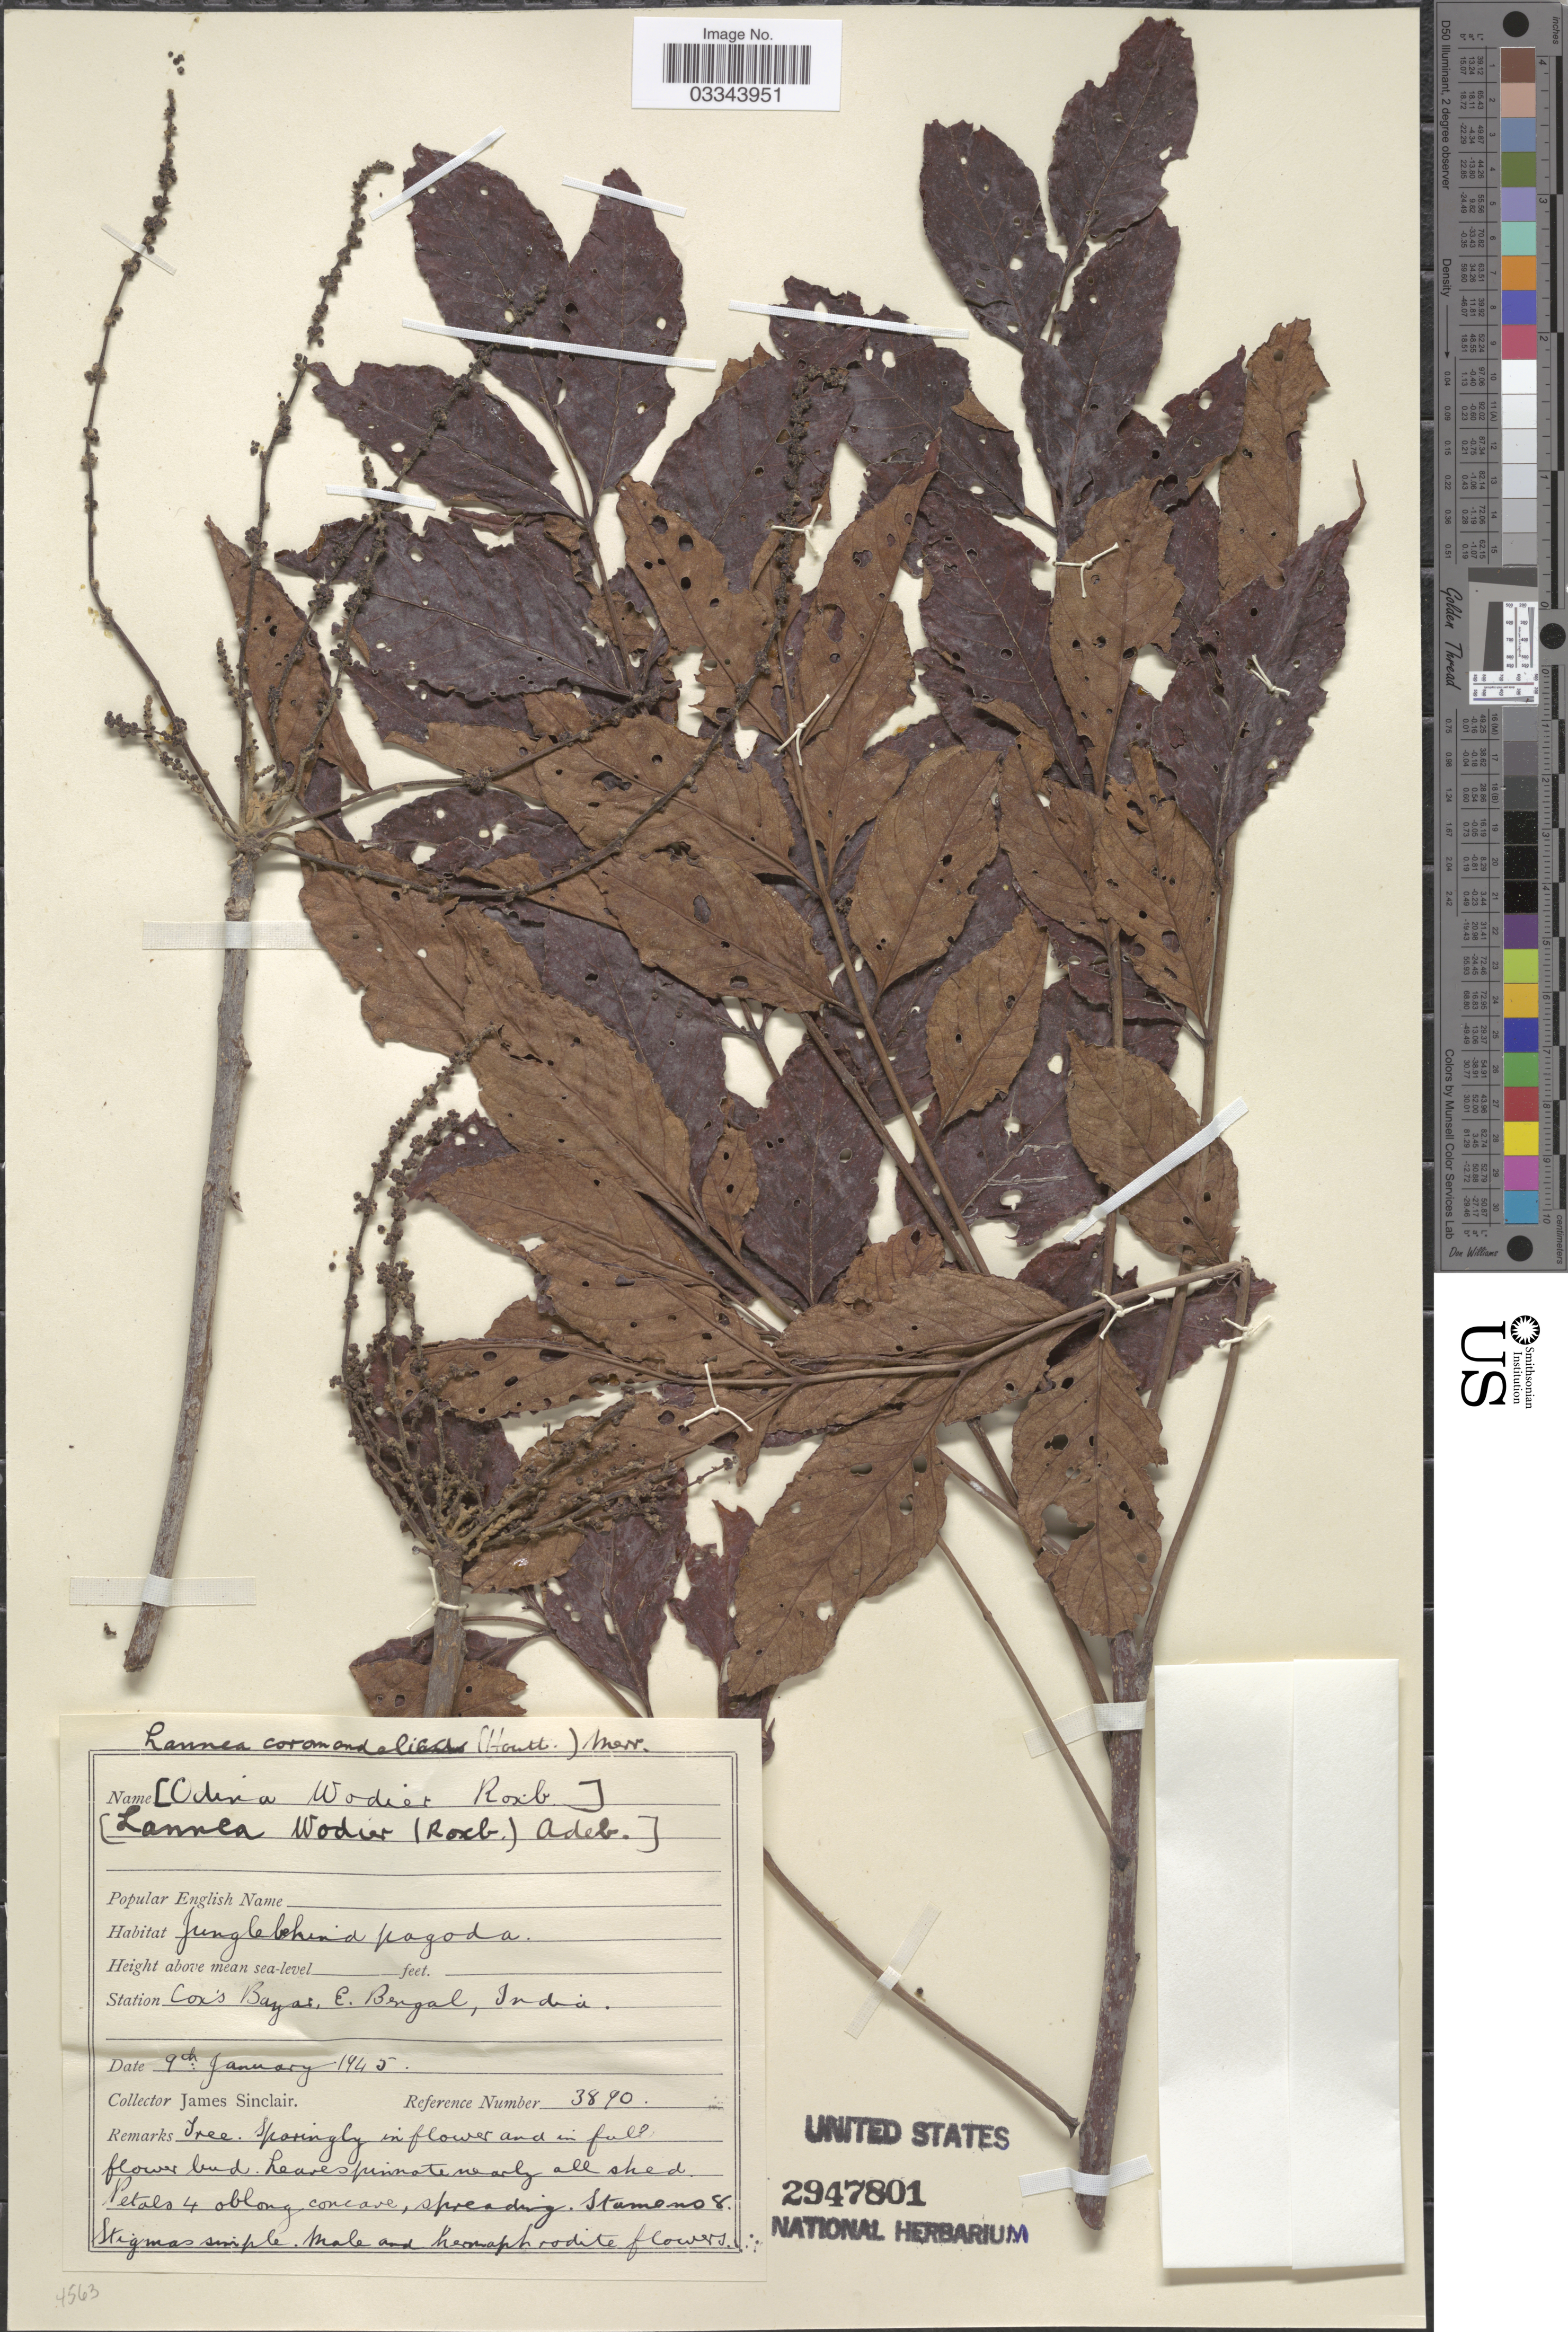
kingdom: Plantae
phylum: Tracheophyta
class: Magnoliopsida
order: Sapindales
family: Anacardiaceae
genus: Lannea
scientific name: Lannea coromandelica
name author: (Houtt.) Merr.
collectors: J. Sinclair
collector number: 3890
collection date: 1945-01-09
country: Bangladesh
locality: Station Cox's Bazar, E. Bengal.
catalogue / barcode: US 2947801